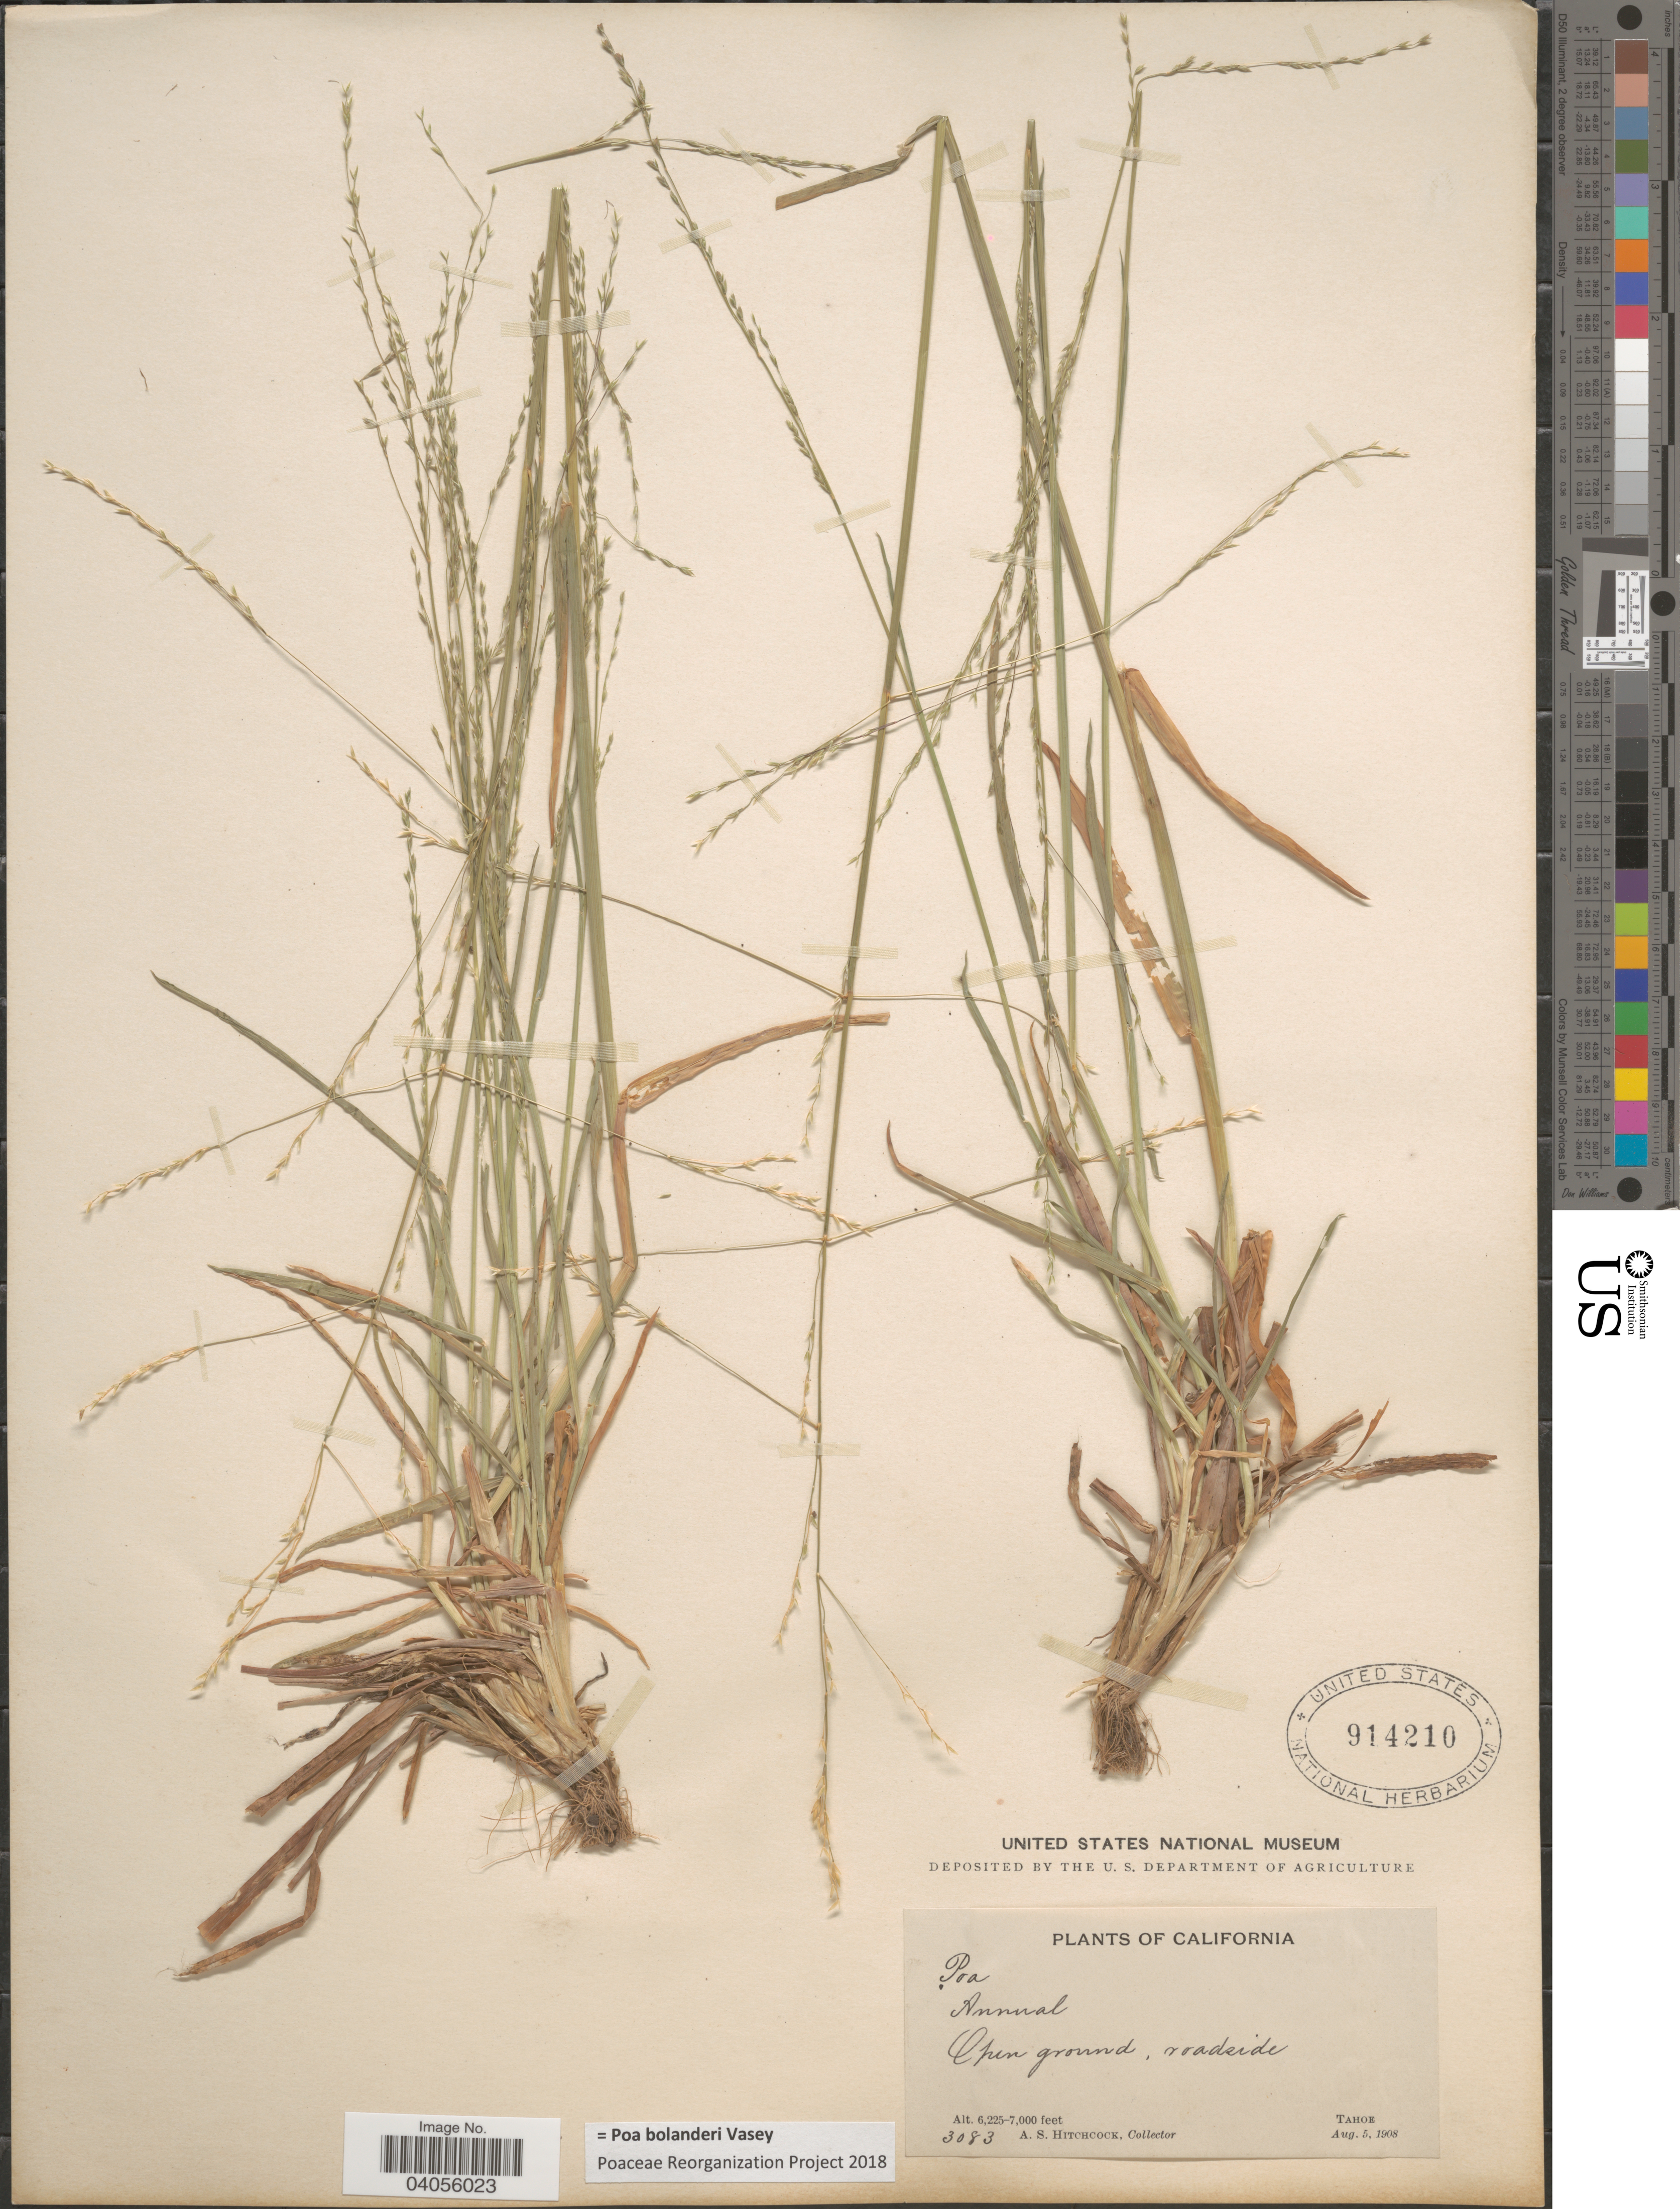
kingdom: Plantae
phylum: Tracheophyta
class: Liliopsida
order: Poales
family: Poaceae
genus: Poa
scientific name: Poa bolanderi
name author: Vasey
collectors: A. S. Hitchcock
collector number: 3083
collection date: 1908-08-05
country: United States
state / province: California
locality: Open ground, roadside. Tahoe.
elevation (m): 1897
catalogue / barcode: US 914210